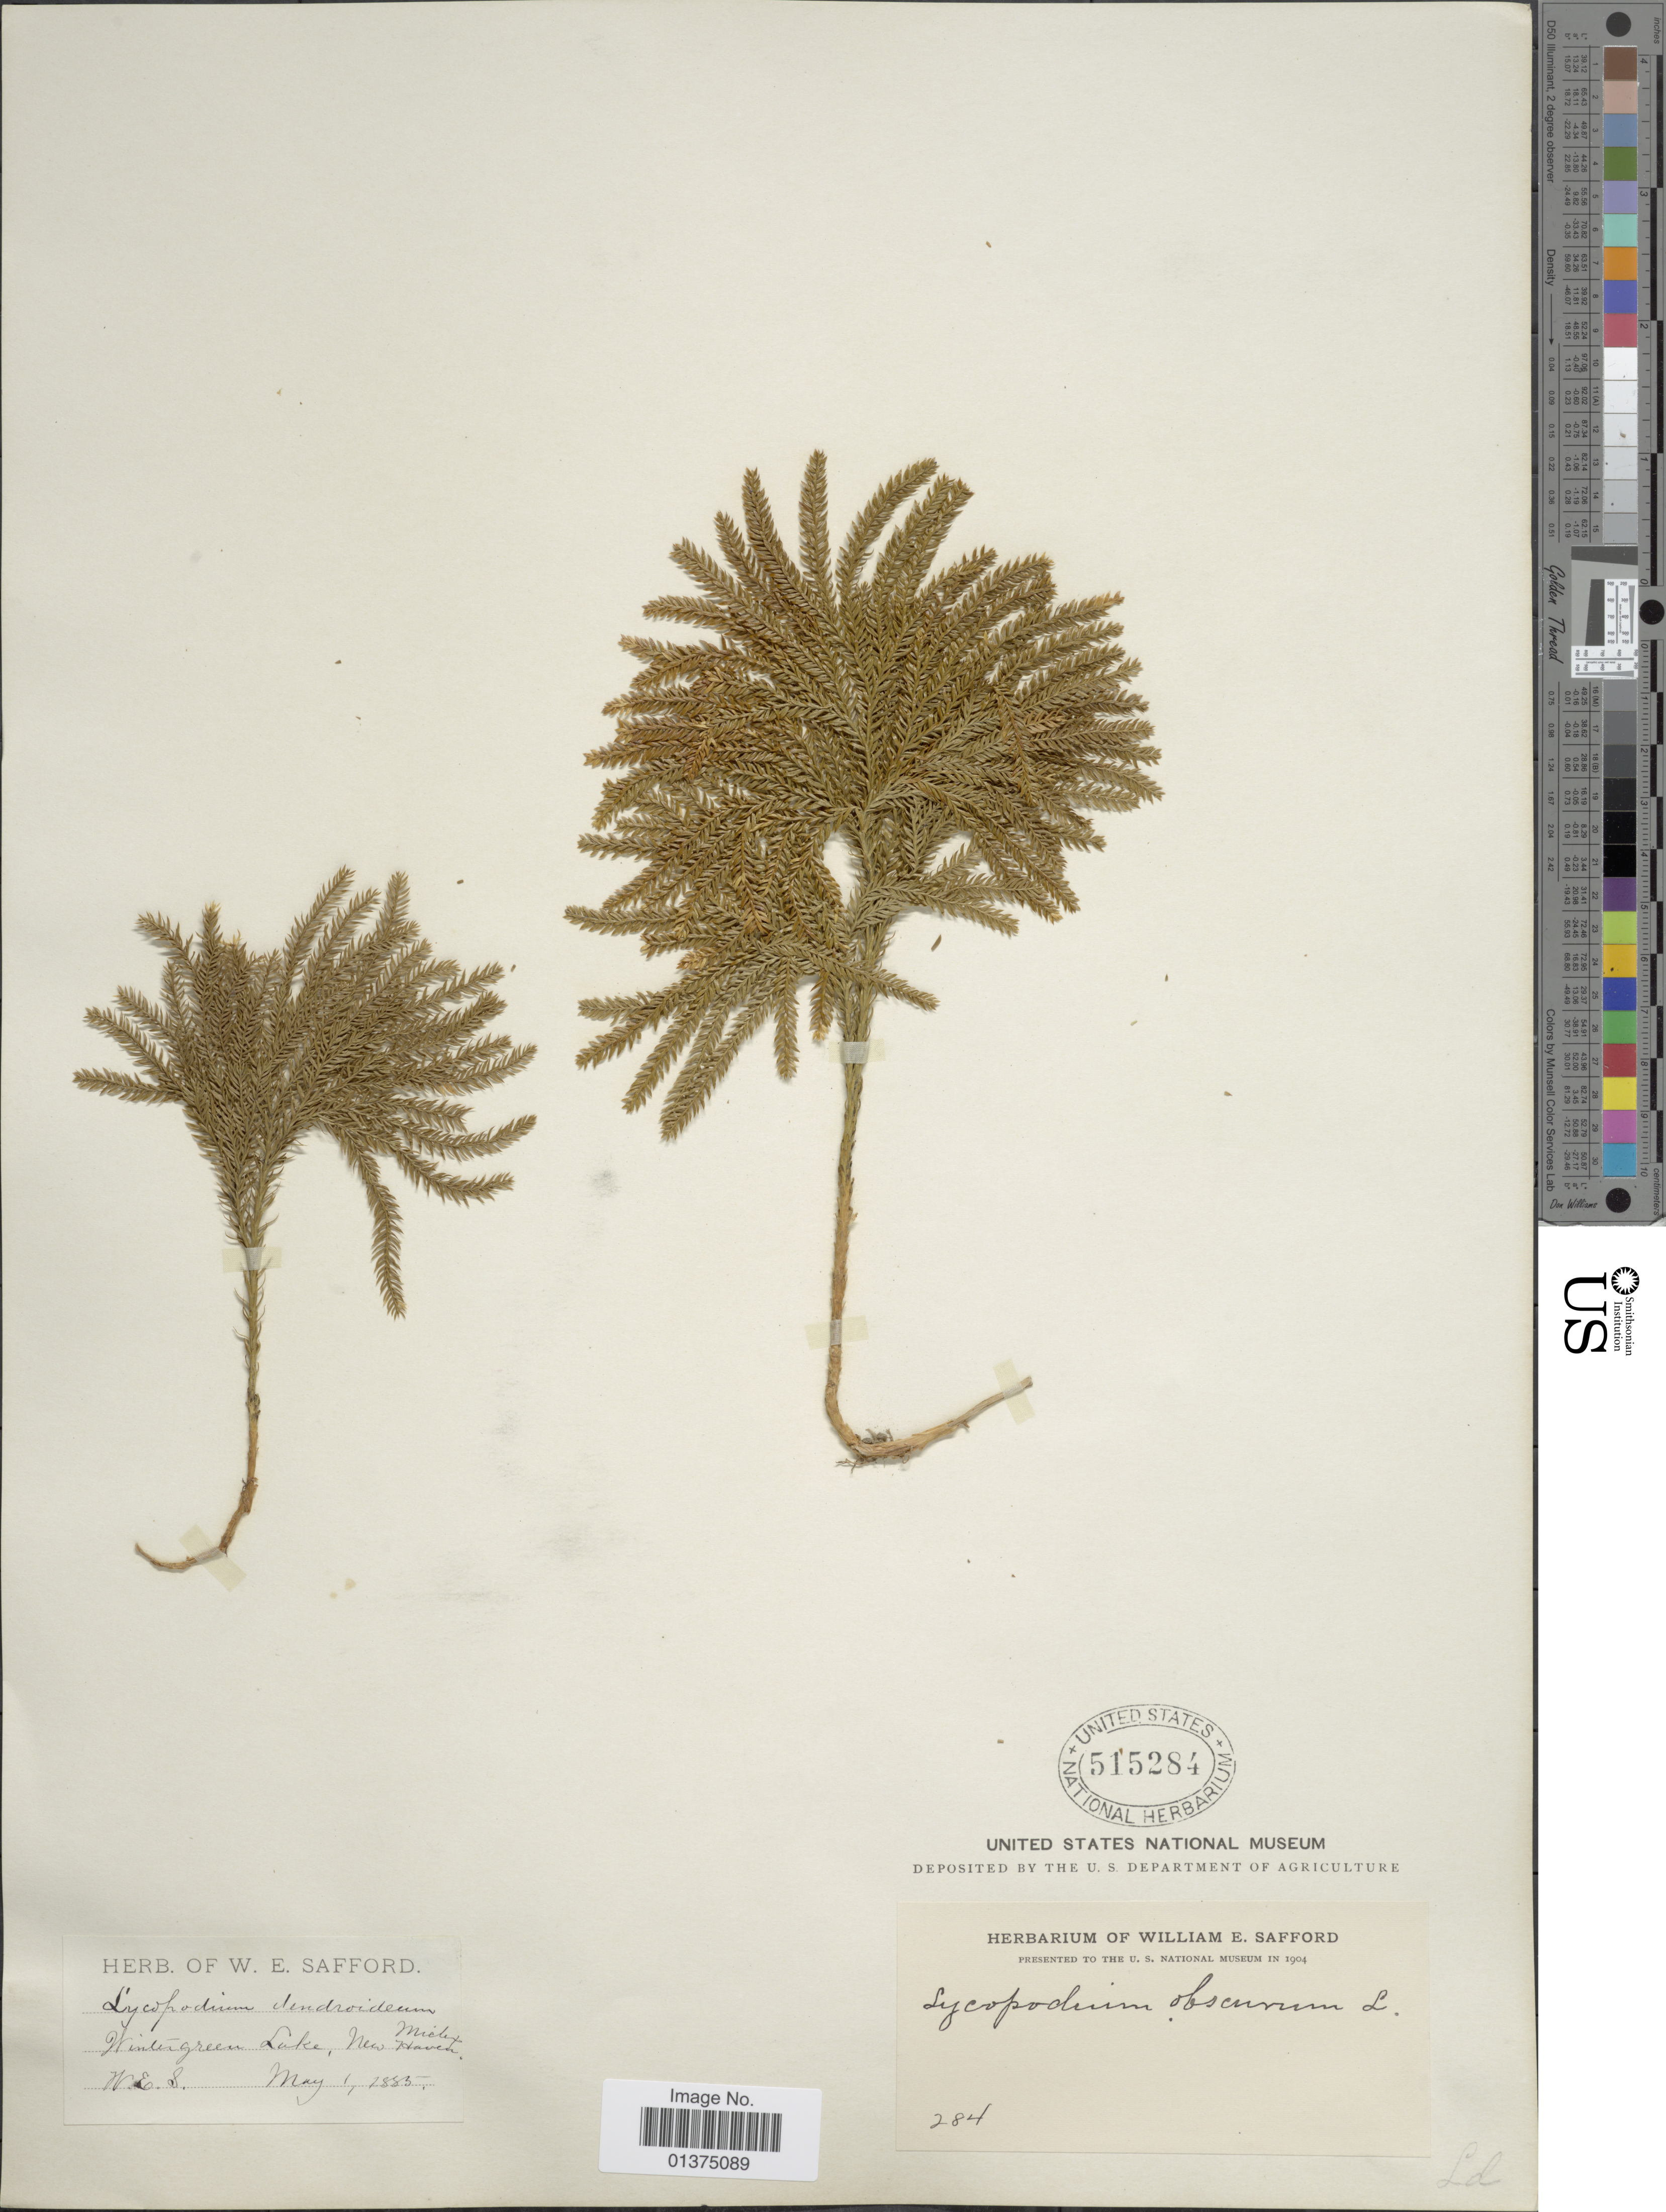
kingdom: Plantae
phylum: Tracheophyta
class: Lycopodiopsida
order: Lycopodiales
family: Lycopodiaceae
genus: Dendrolycopodium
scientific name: Dendrolycopodium dendroideum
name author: (Michx.) A. Haines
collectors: W. E. Safford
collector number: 284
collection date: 1885-05-01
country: United States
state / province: Connecticut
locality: Wintergreen Lake, New Haven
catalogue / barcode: US 515284